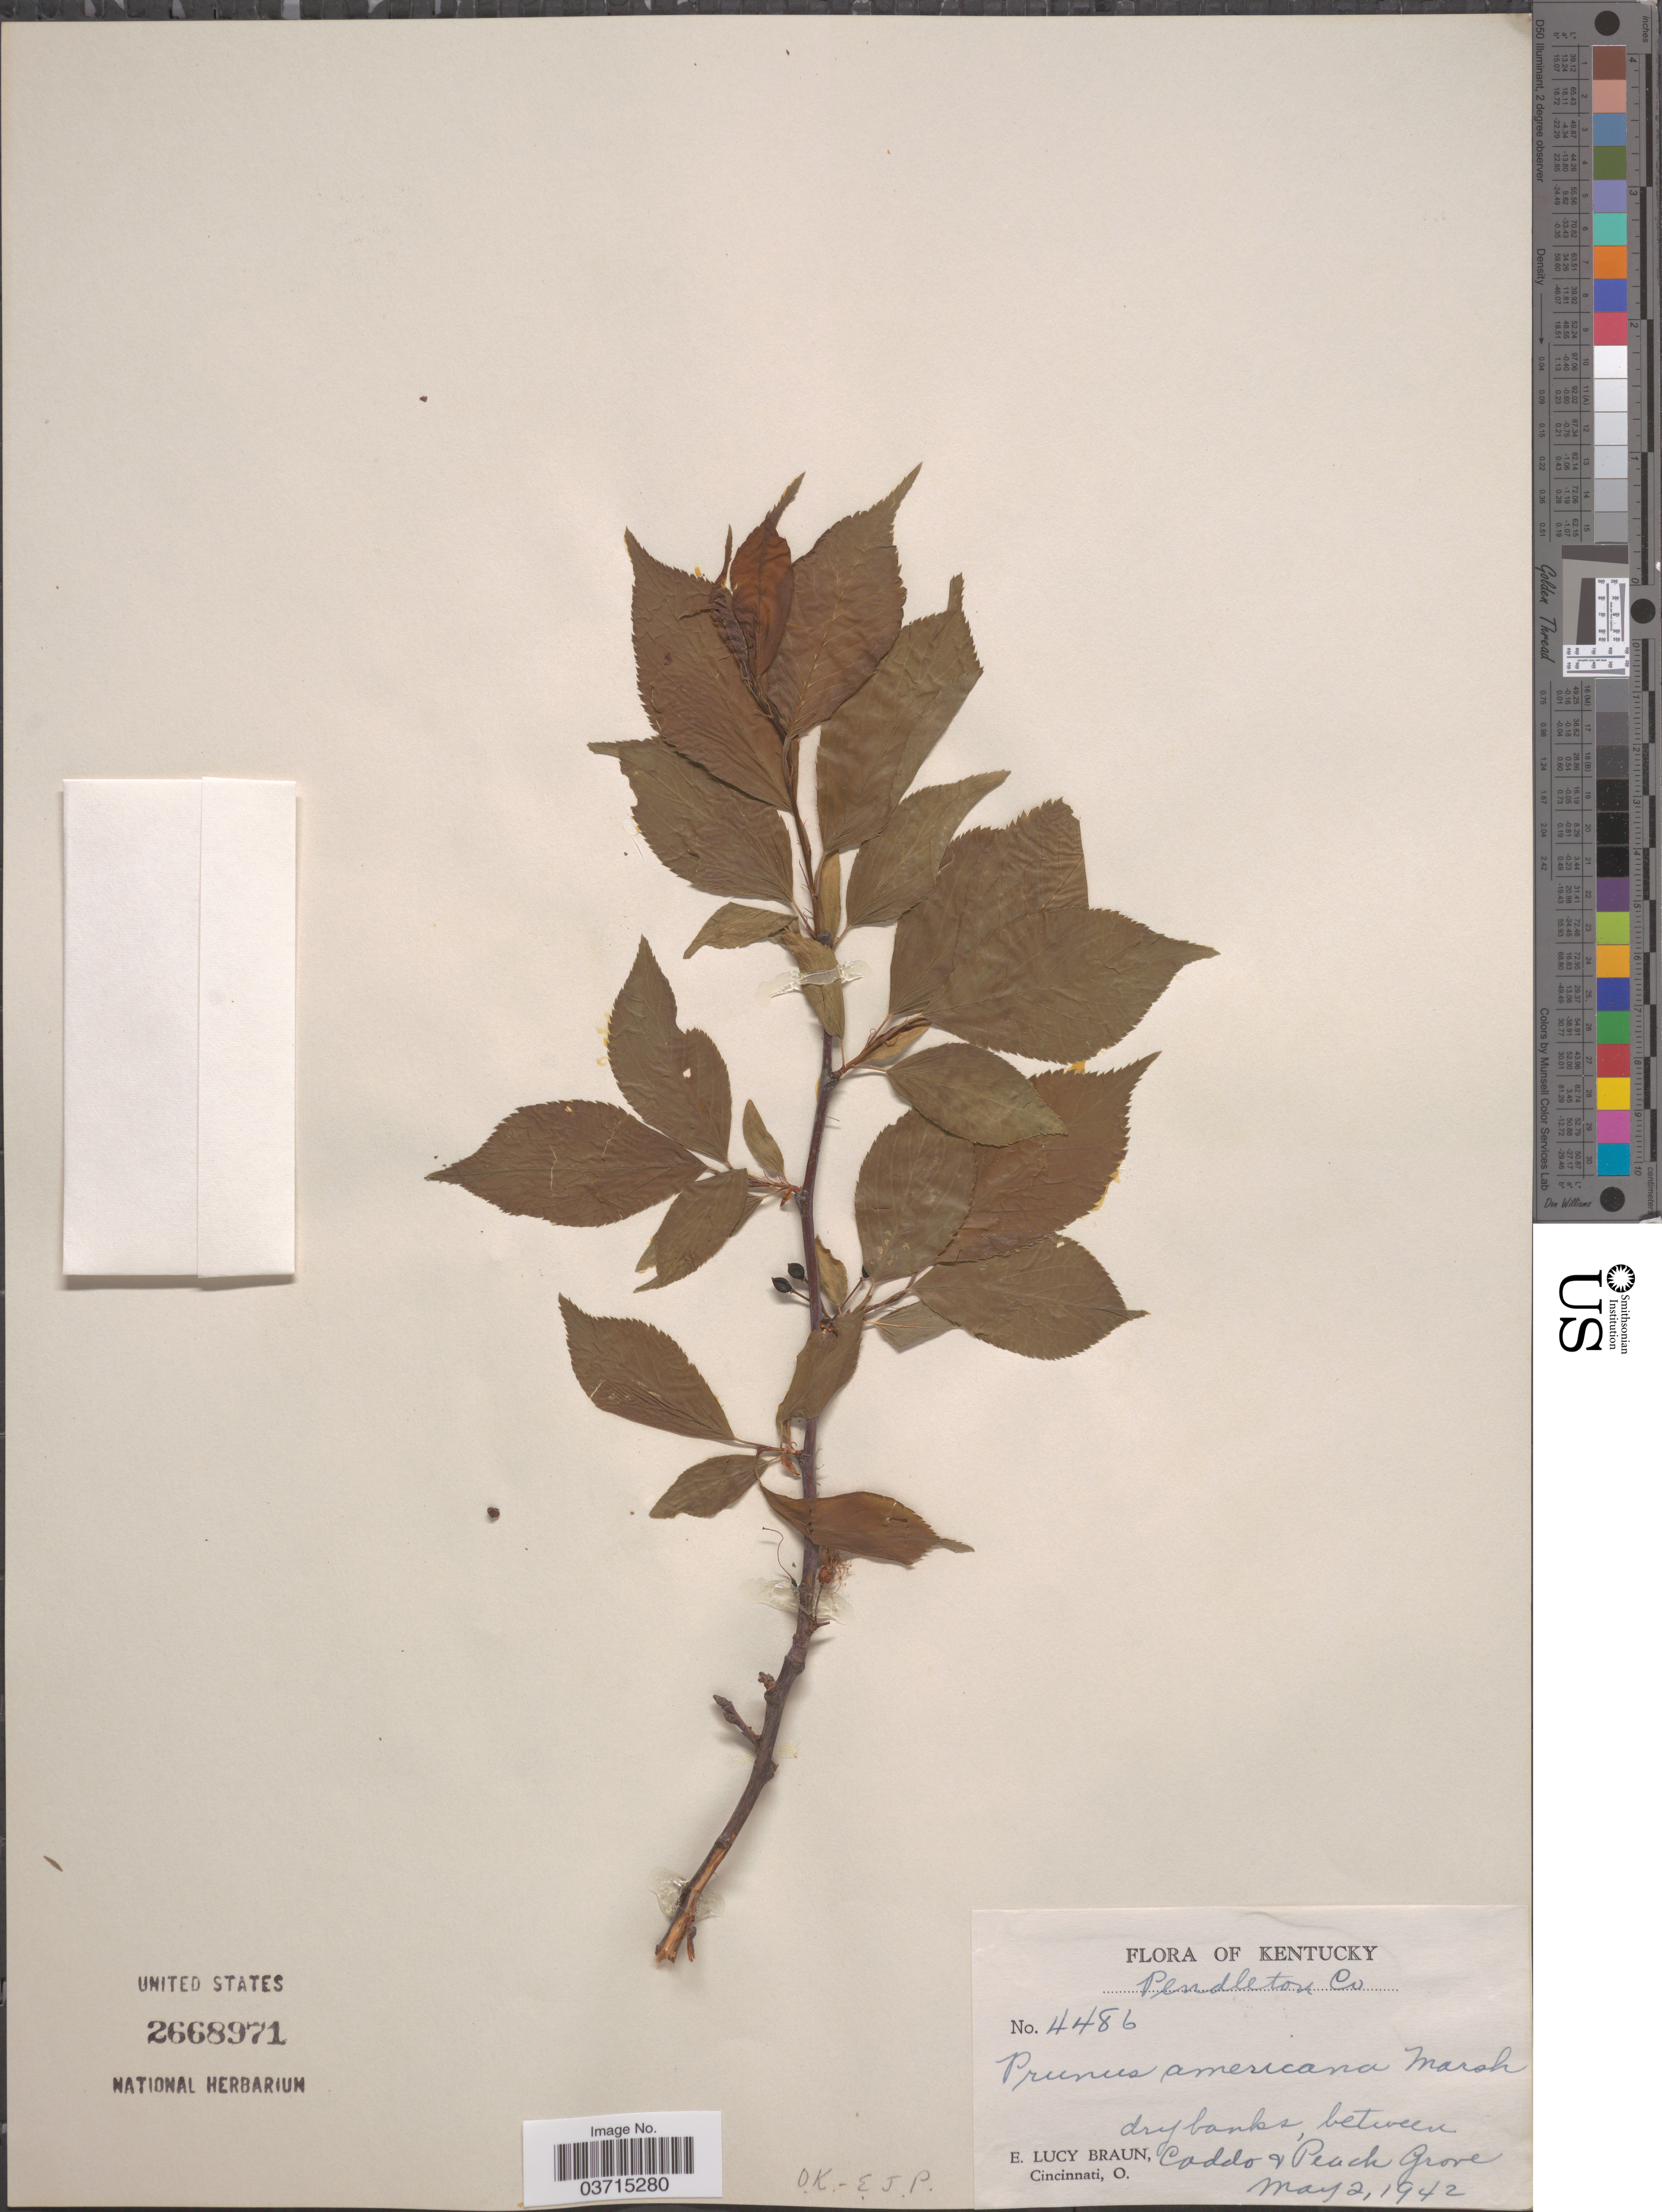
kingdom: Plantae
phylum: Tracheophyta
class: Magnoliopsida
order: Rosales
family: Rosaceae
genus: Prunus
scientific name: Prunus americana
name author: Marshall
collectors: E. L. Braun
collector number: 4486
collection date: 1942-05-02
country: United States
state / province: Kentucky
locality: Pendleton Co. Between Caddo & Peach Grove.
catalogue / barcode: US 2668971